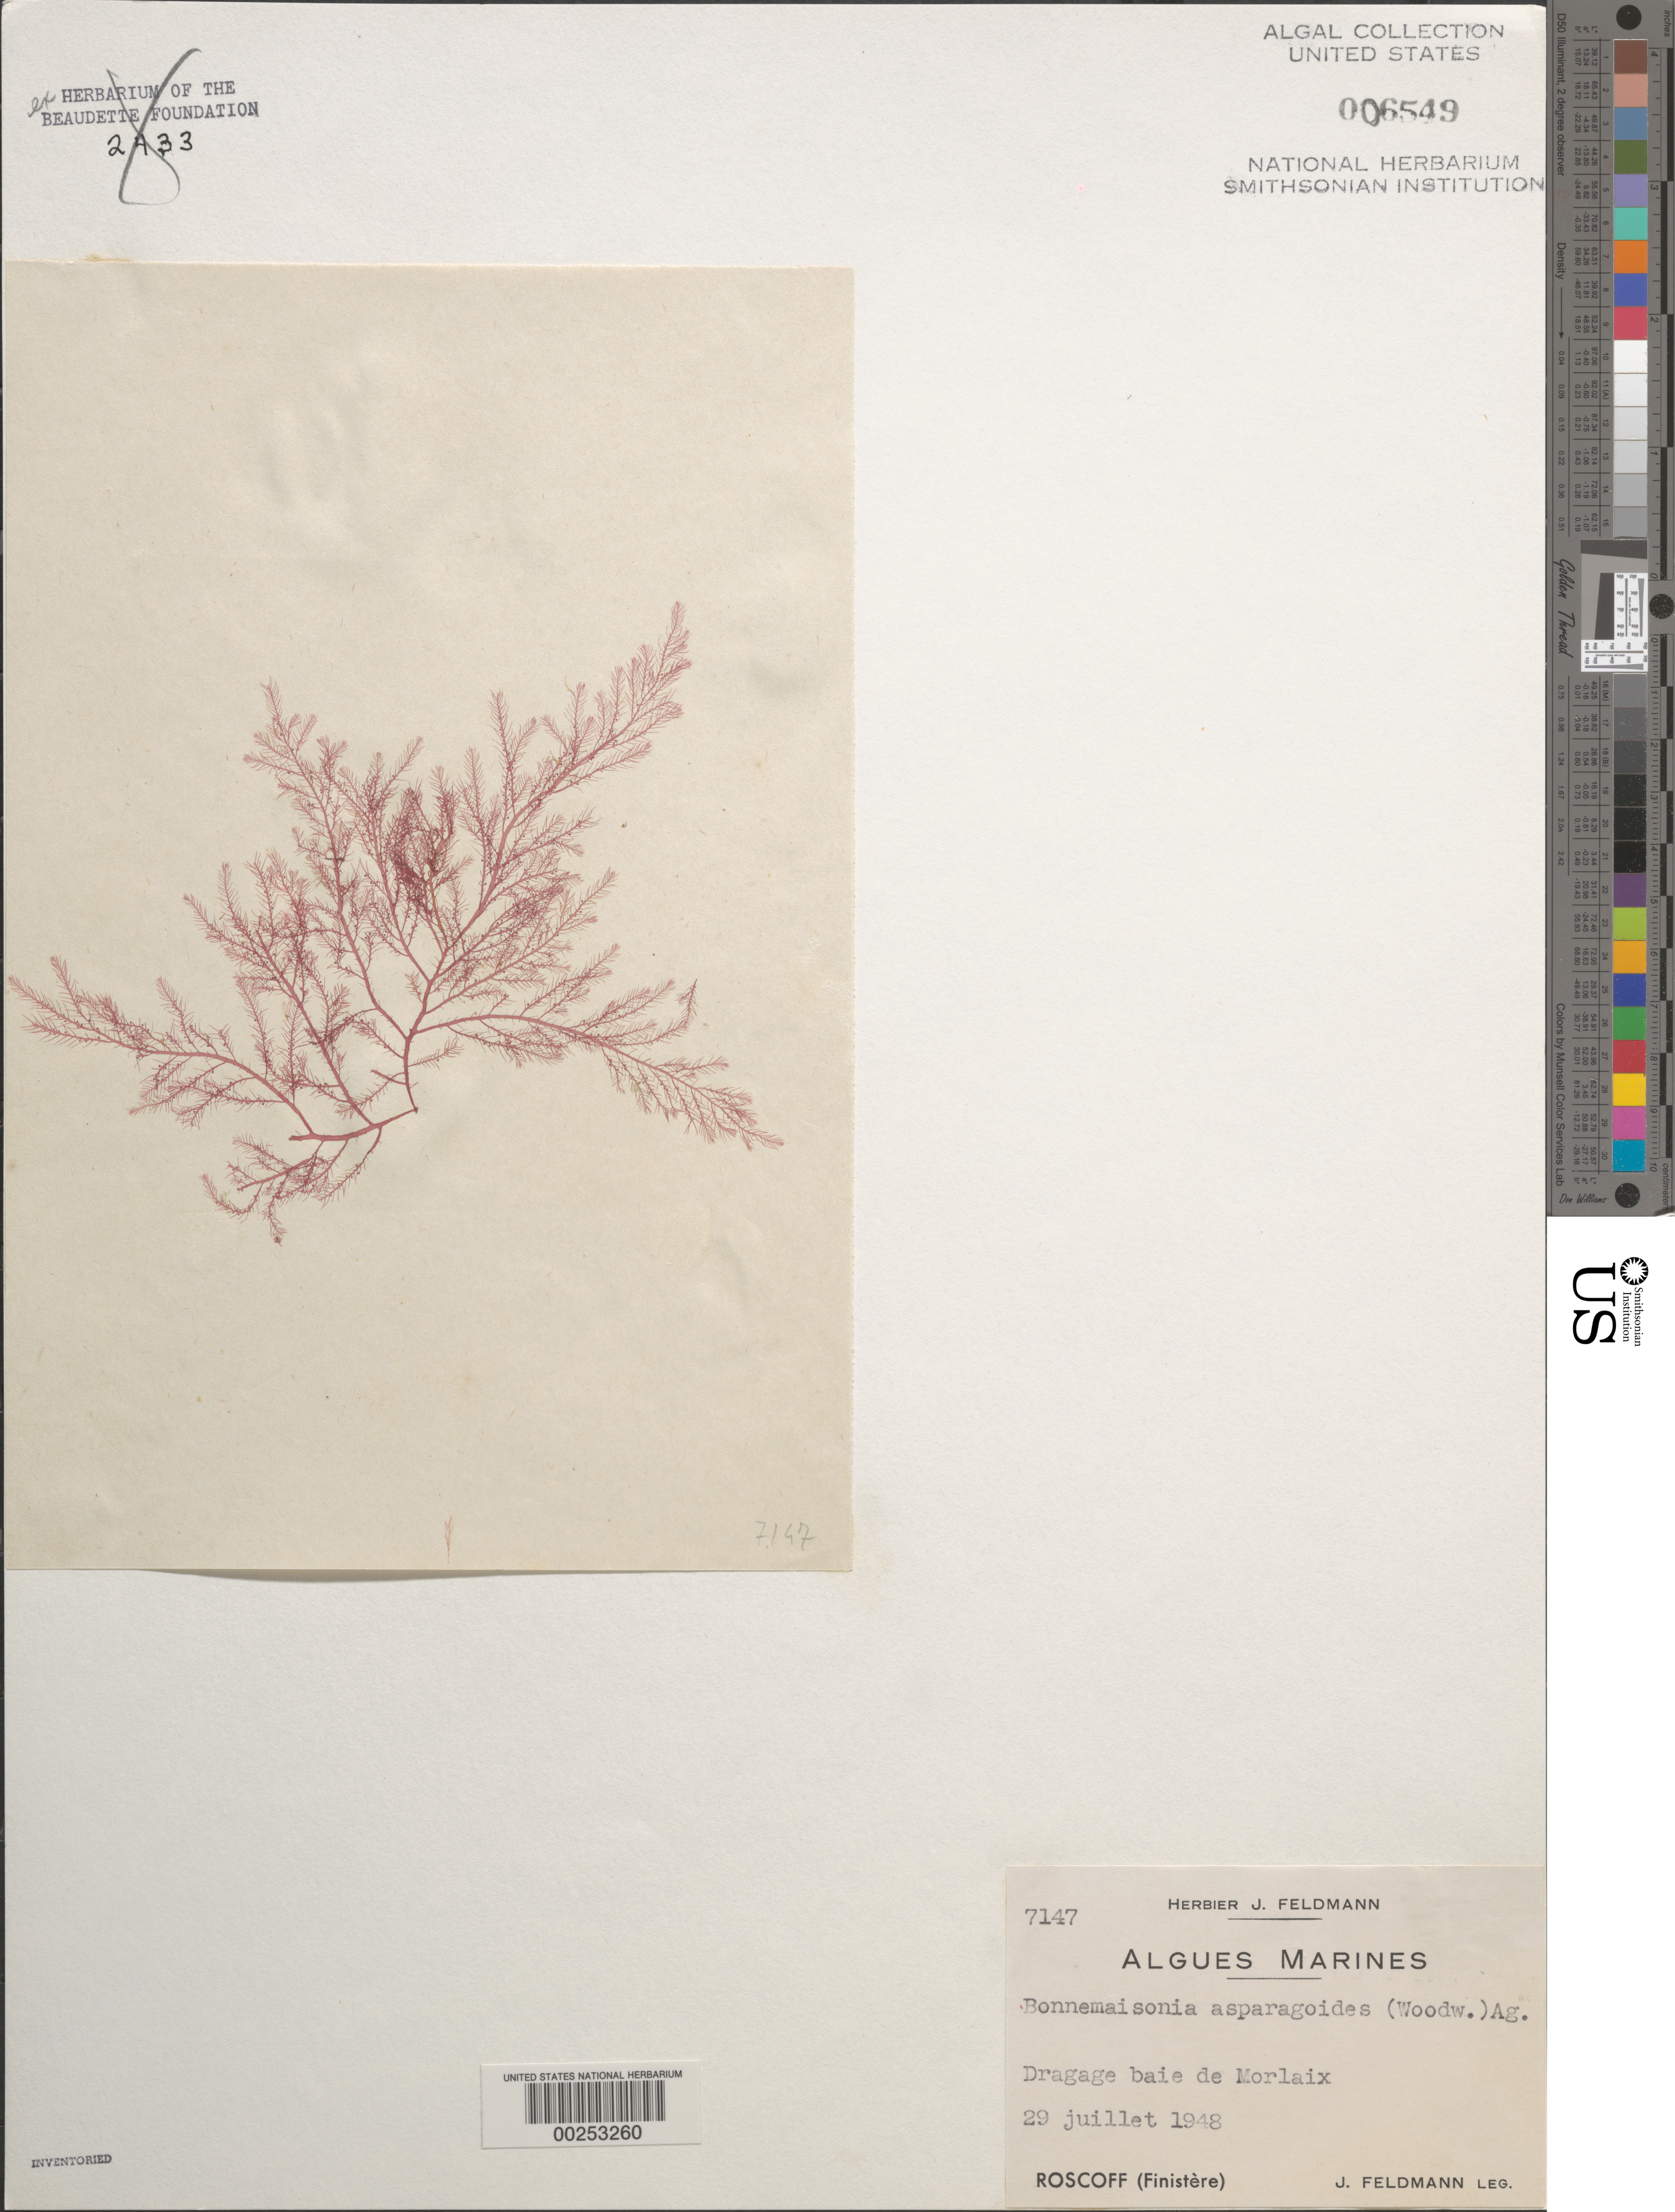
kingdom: Plantae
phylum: Rhodophyta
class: Florideophyceae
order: Bonnemaisoniales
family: Bonnemaisoniaceae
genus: Bonnemaisonia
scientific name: Bonnemaisonia asparagoides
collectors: J. Feldmann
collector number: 7147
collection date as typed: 29 Jul 1948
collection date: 1948-07-29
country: France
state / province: Bretagne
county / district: Finistère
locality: Roscoff, baie de morlaix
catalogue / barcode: US 6549